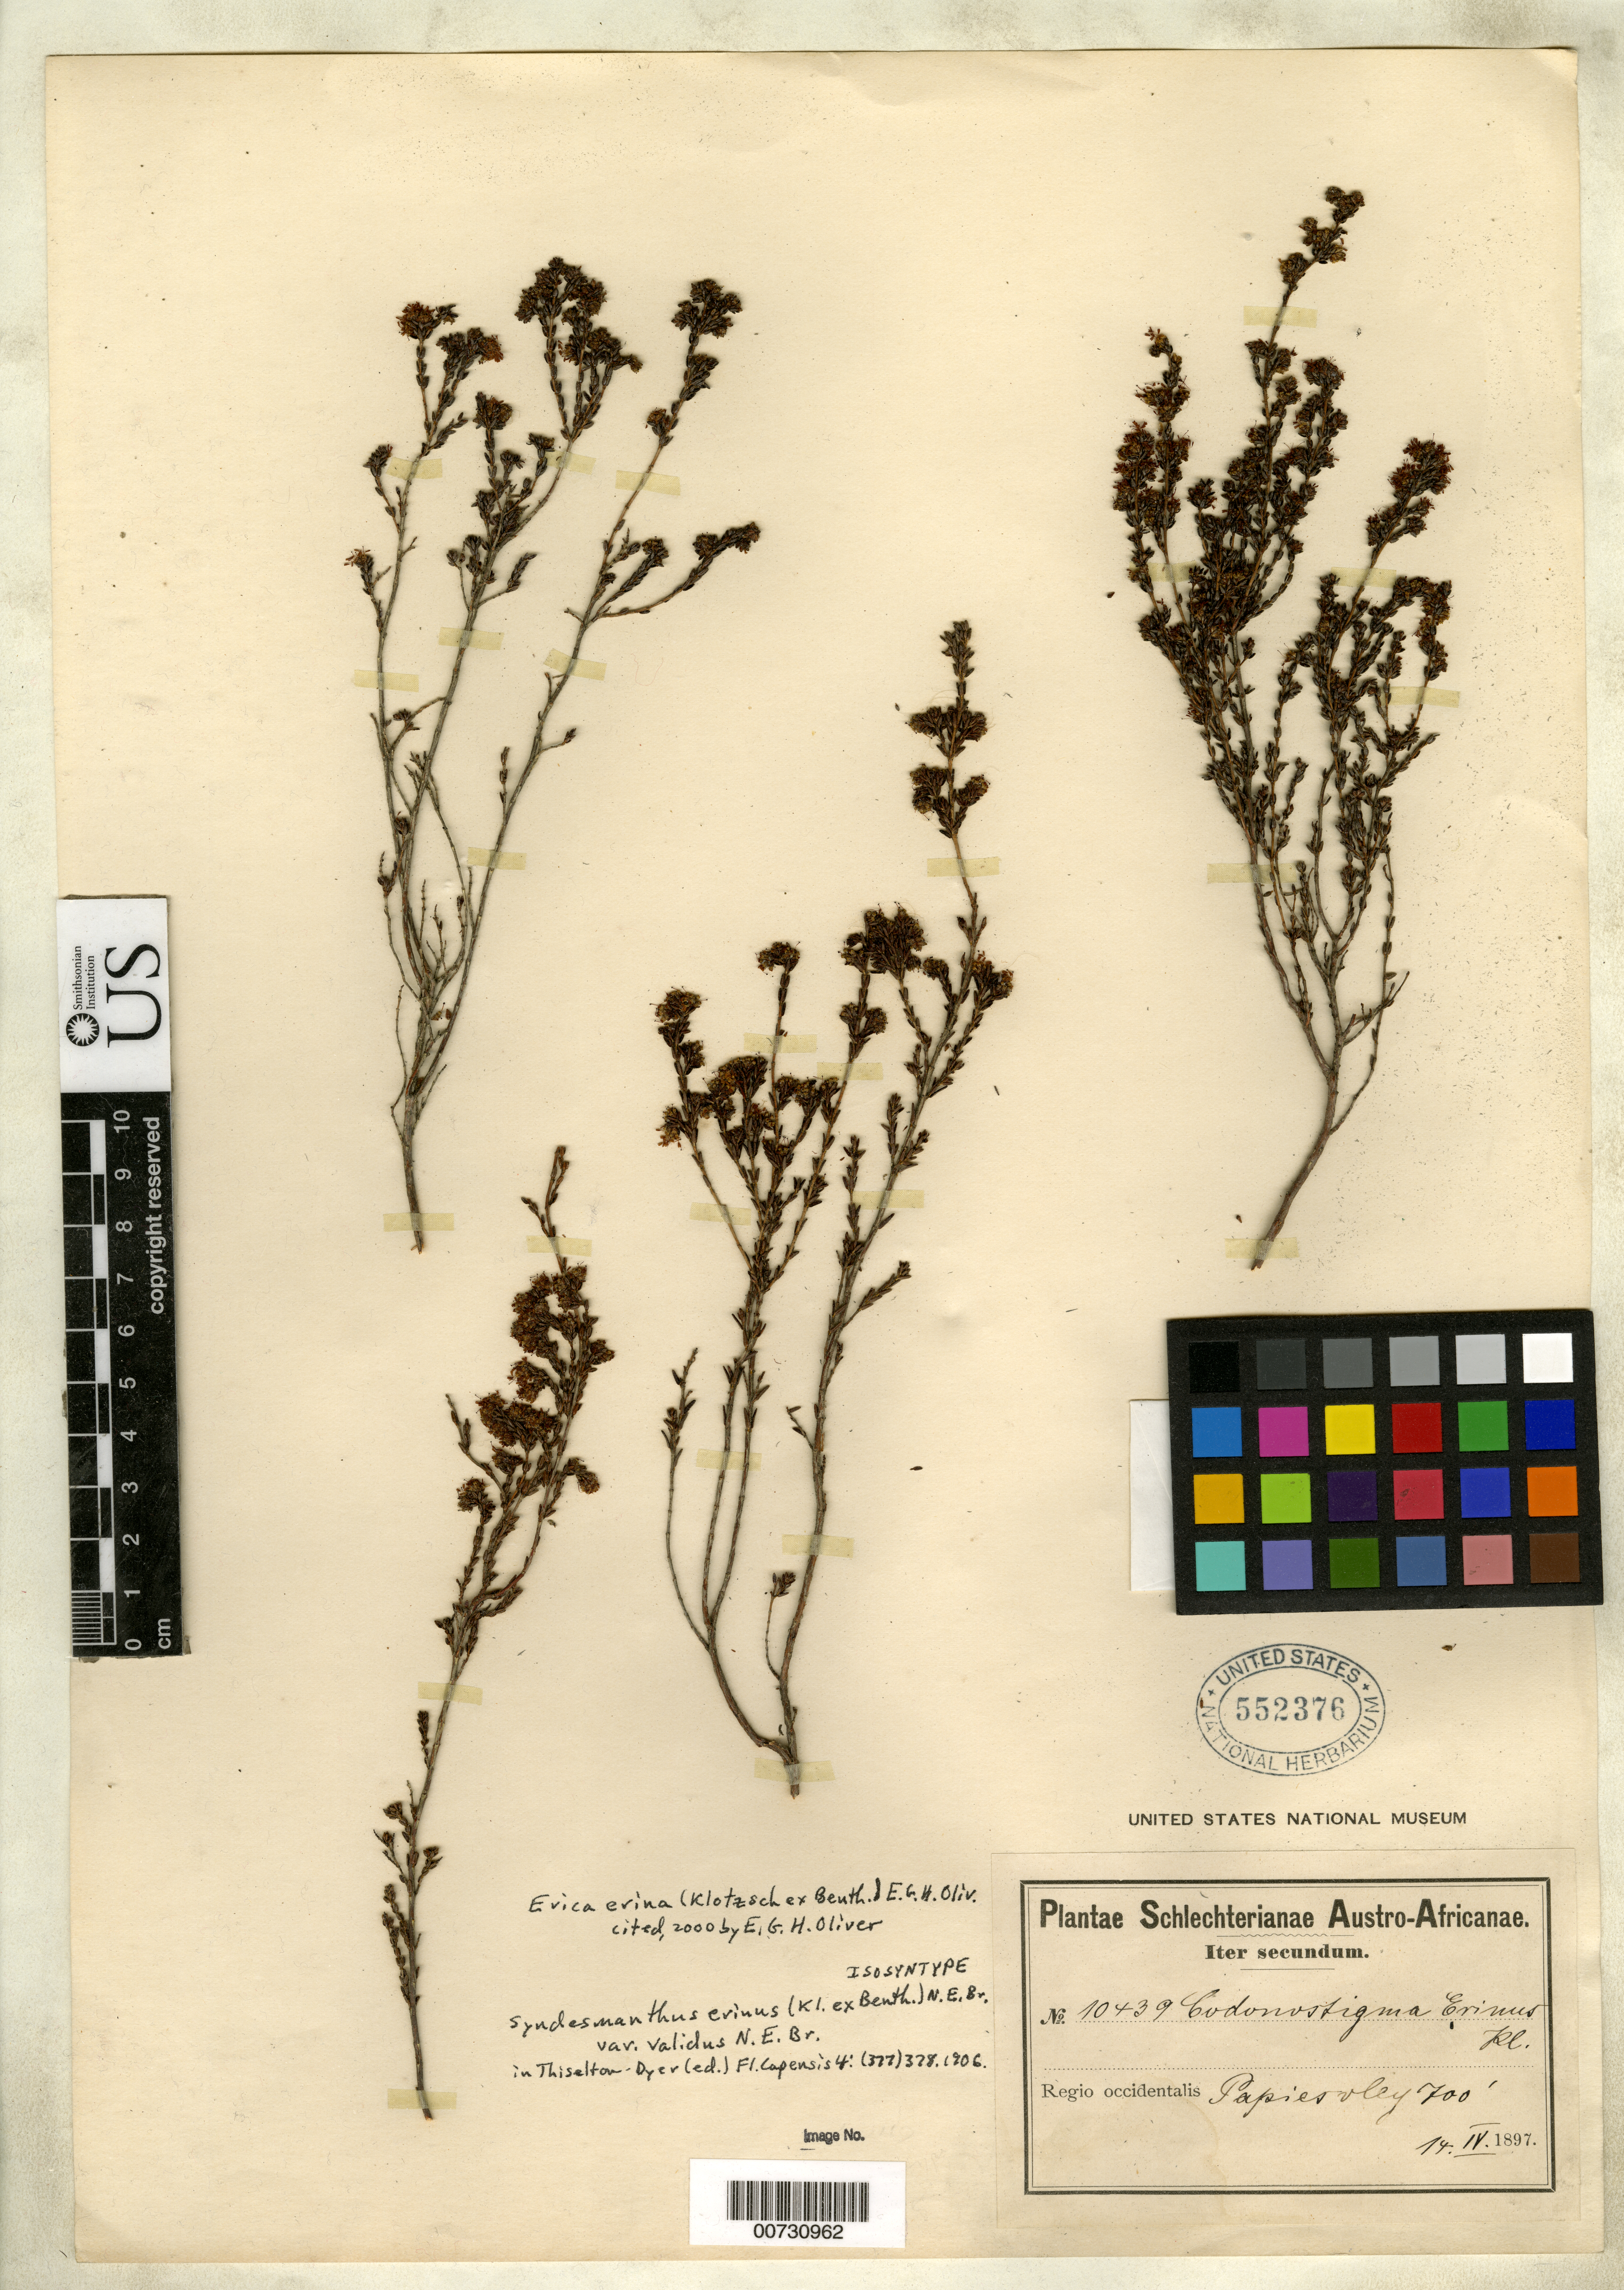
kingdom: Plantae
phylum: Tracheophyta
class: Magnoliopsida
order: Ericales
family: Ericaceae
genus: Syndesmanthus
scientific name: Syndesmanthus erinus var. validus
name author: N.E. Br. in Dyer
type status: Isosyntype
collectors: F. R. R. Schlechter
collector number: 10439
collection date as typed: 14 Apr 1897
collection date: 1897-04-14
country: South Africa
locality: Regio occidentalis, Papiesvley [protologue: Papies Vlei].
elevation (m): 213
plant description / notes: Collection (but not US sheet) cited 2000 by E.G.H. Oliver, Contr. Bolus Herb. 19.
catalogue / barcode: US 552376